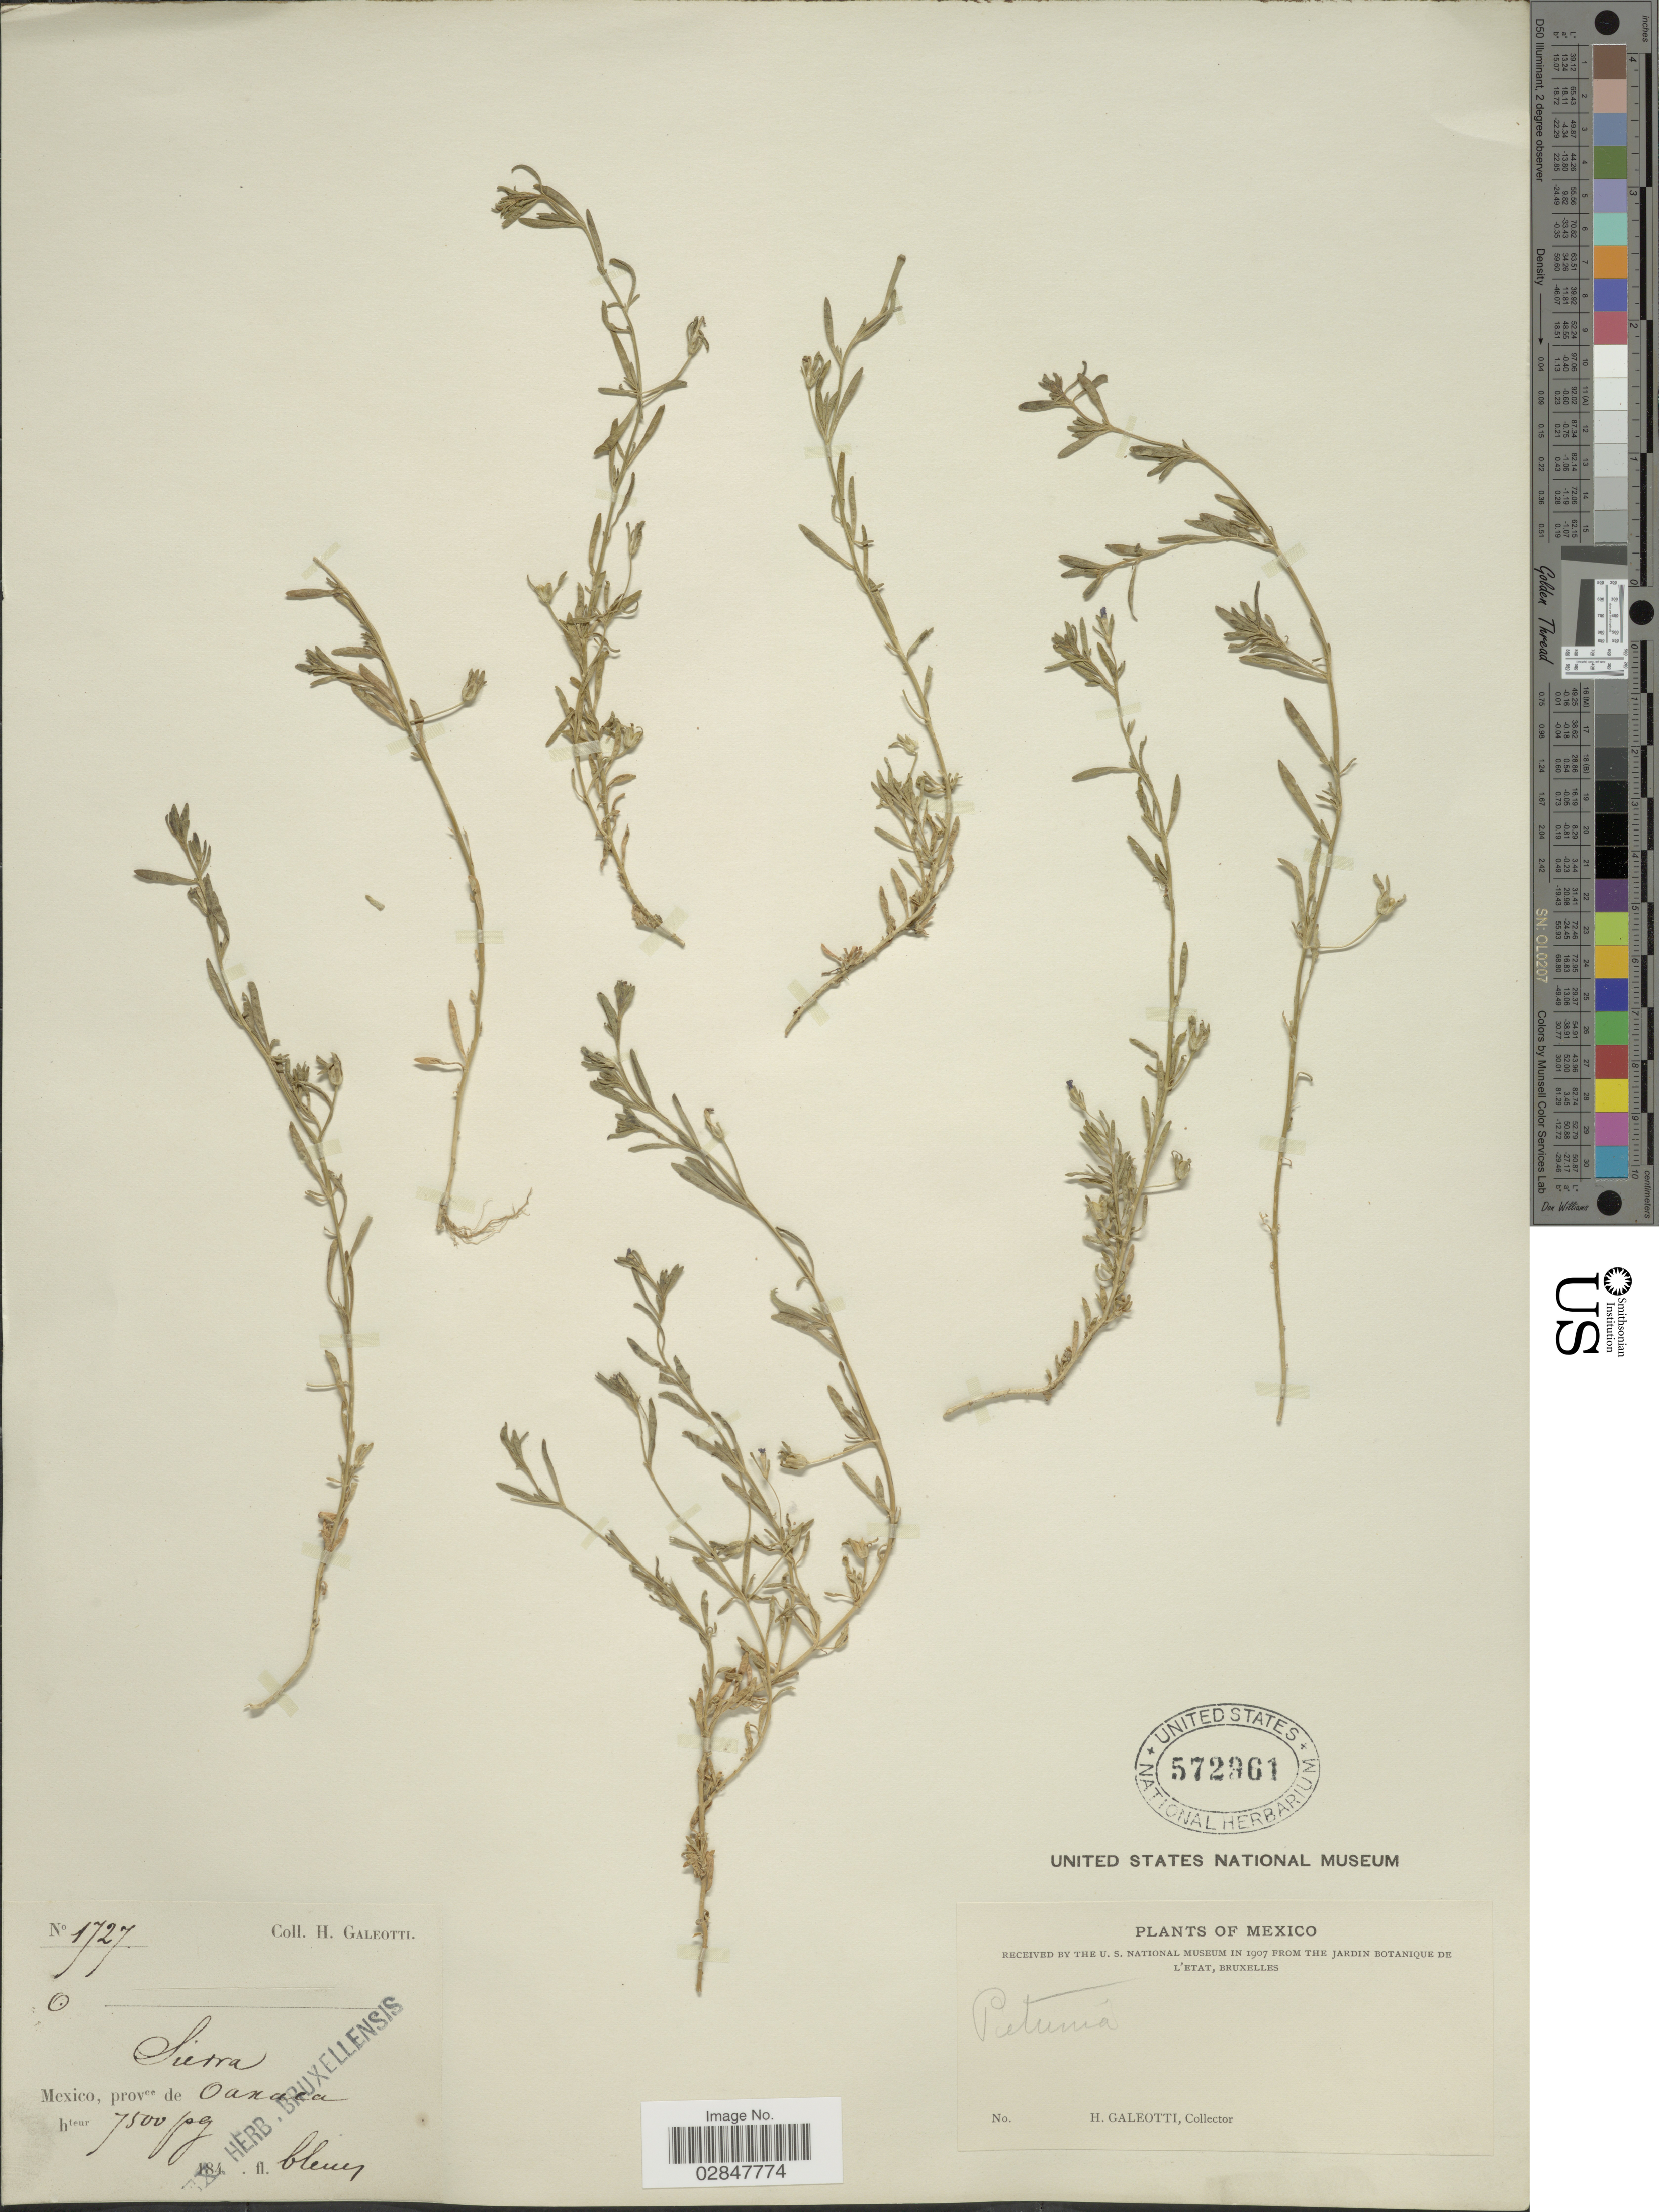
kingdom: Plantae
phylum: Tracheophyta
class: Magnoliopsida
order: Solanales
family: Solanaceae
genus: Petunia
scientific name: Petunia parviflora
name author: Juss.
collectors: H. G. Galeotti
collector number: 1727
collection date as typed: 184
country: Mexico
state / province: Oaxaca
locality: Sierra.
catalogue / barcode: US 572961